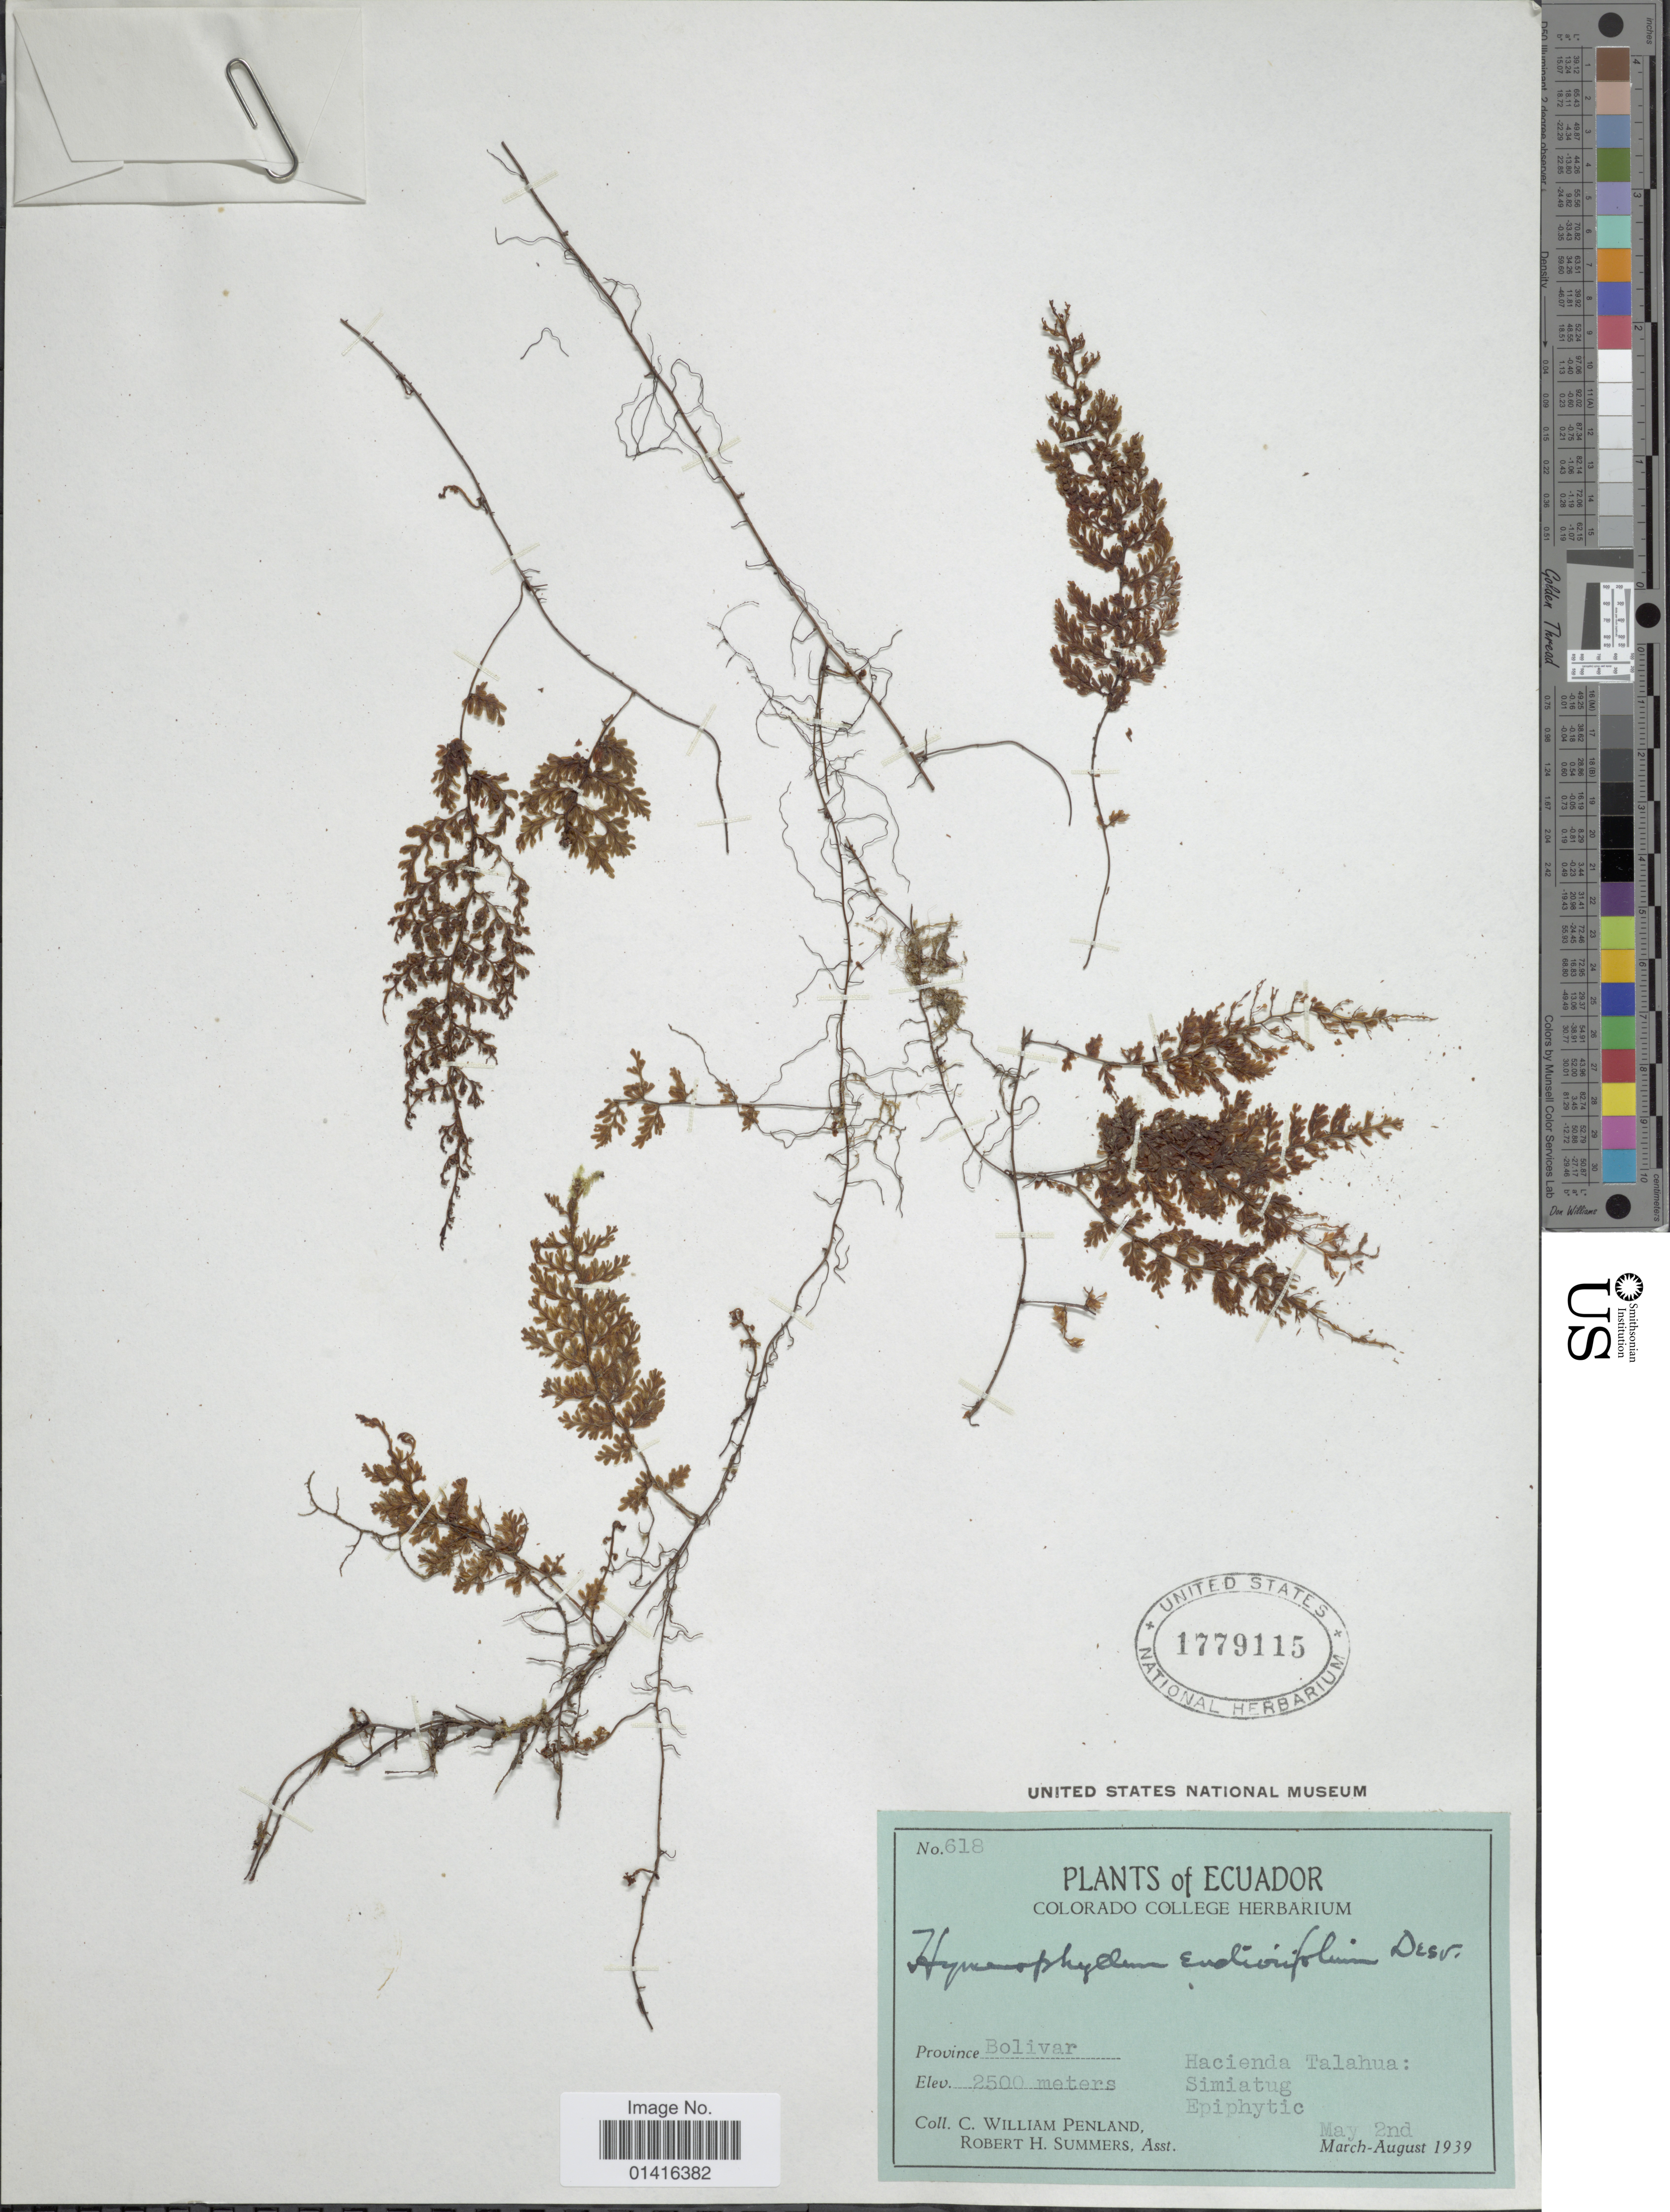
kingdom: Plantae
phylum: Tracheophyta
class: Polypodiopsida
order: Hymenophyllales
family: Hymenophyllaceae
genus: Hymenophyllum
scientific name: Hymenophyllum myriocarpum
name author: Hook.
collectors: C. W. Penland & R. Summers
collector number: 618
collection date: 1939-05-02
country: Venezuela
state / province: Bolivar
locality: Hacienda Talahua: Simiatug.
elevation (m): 2500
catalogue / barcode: US 1779115